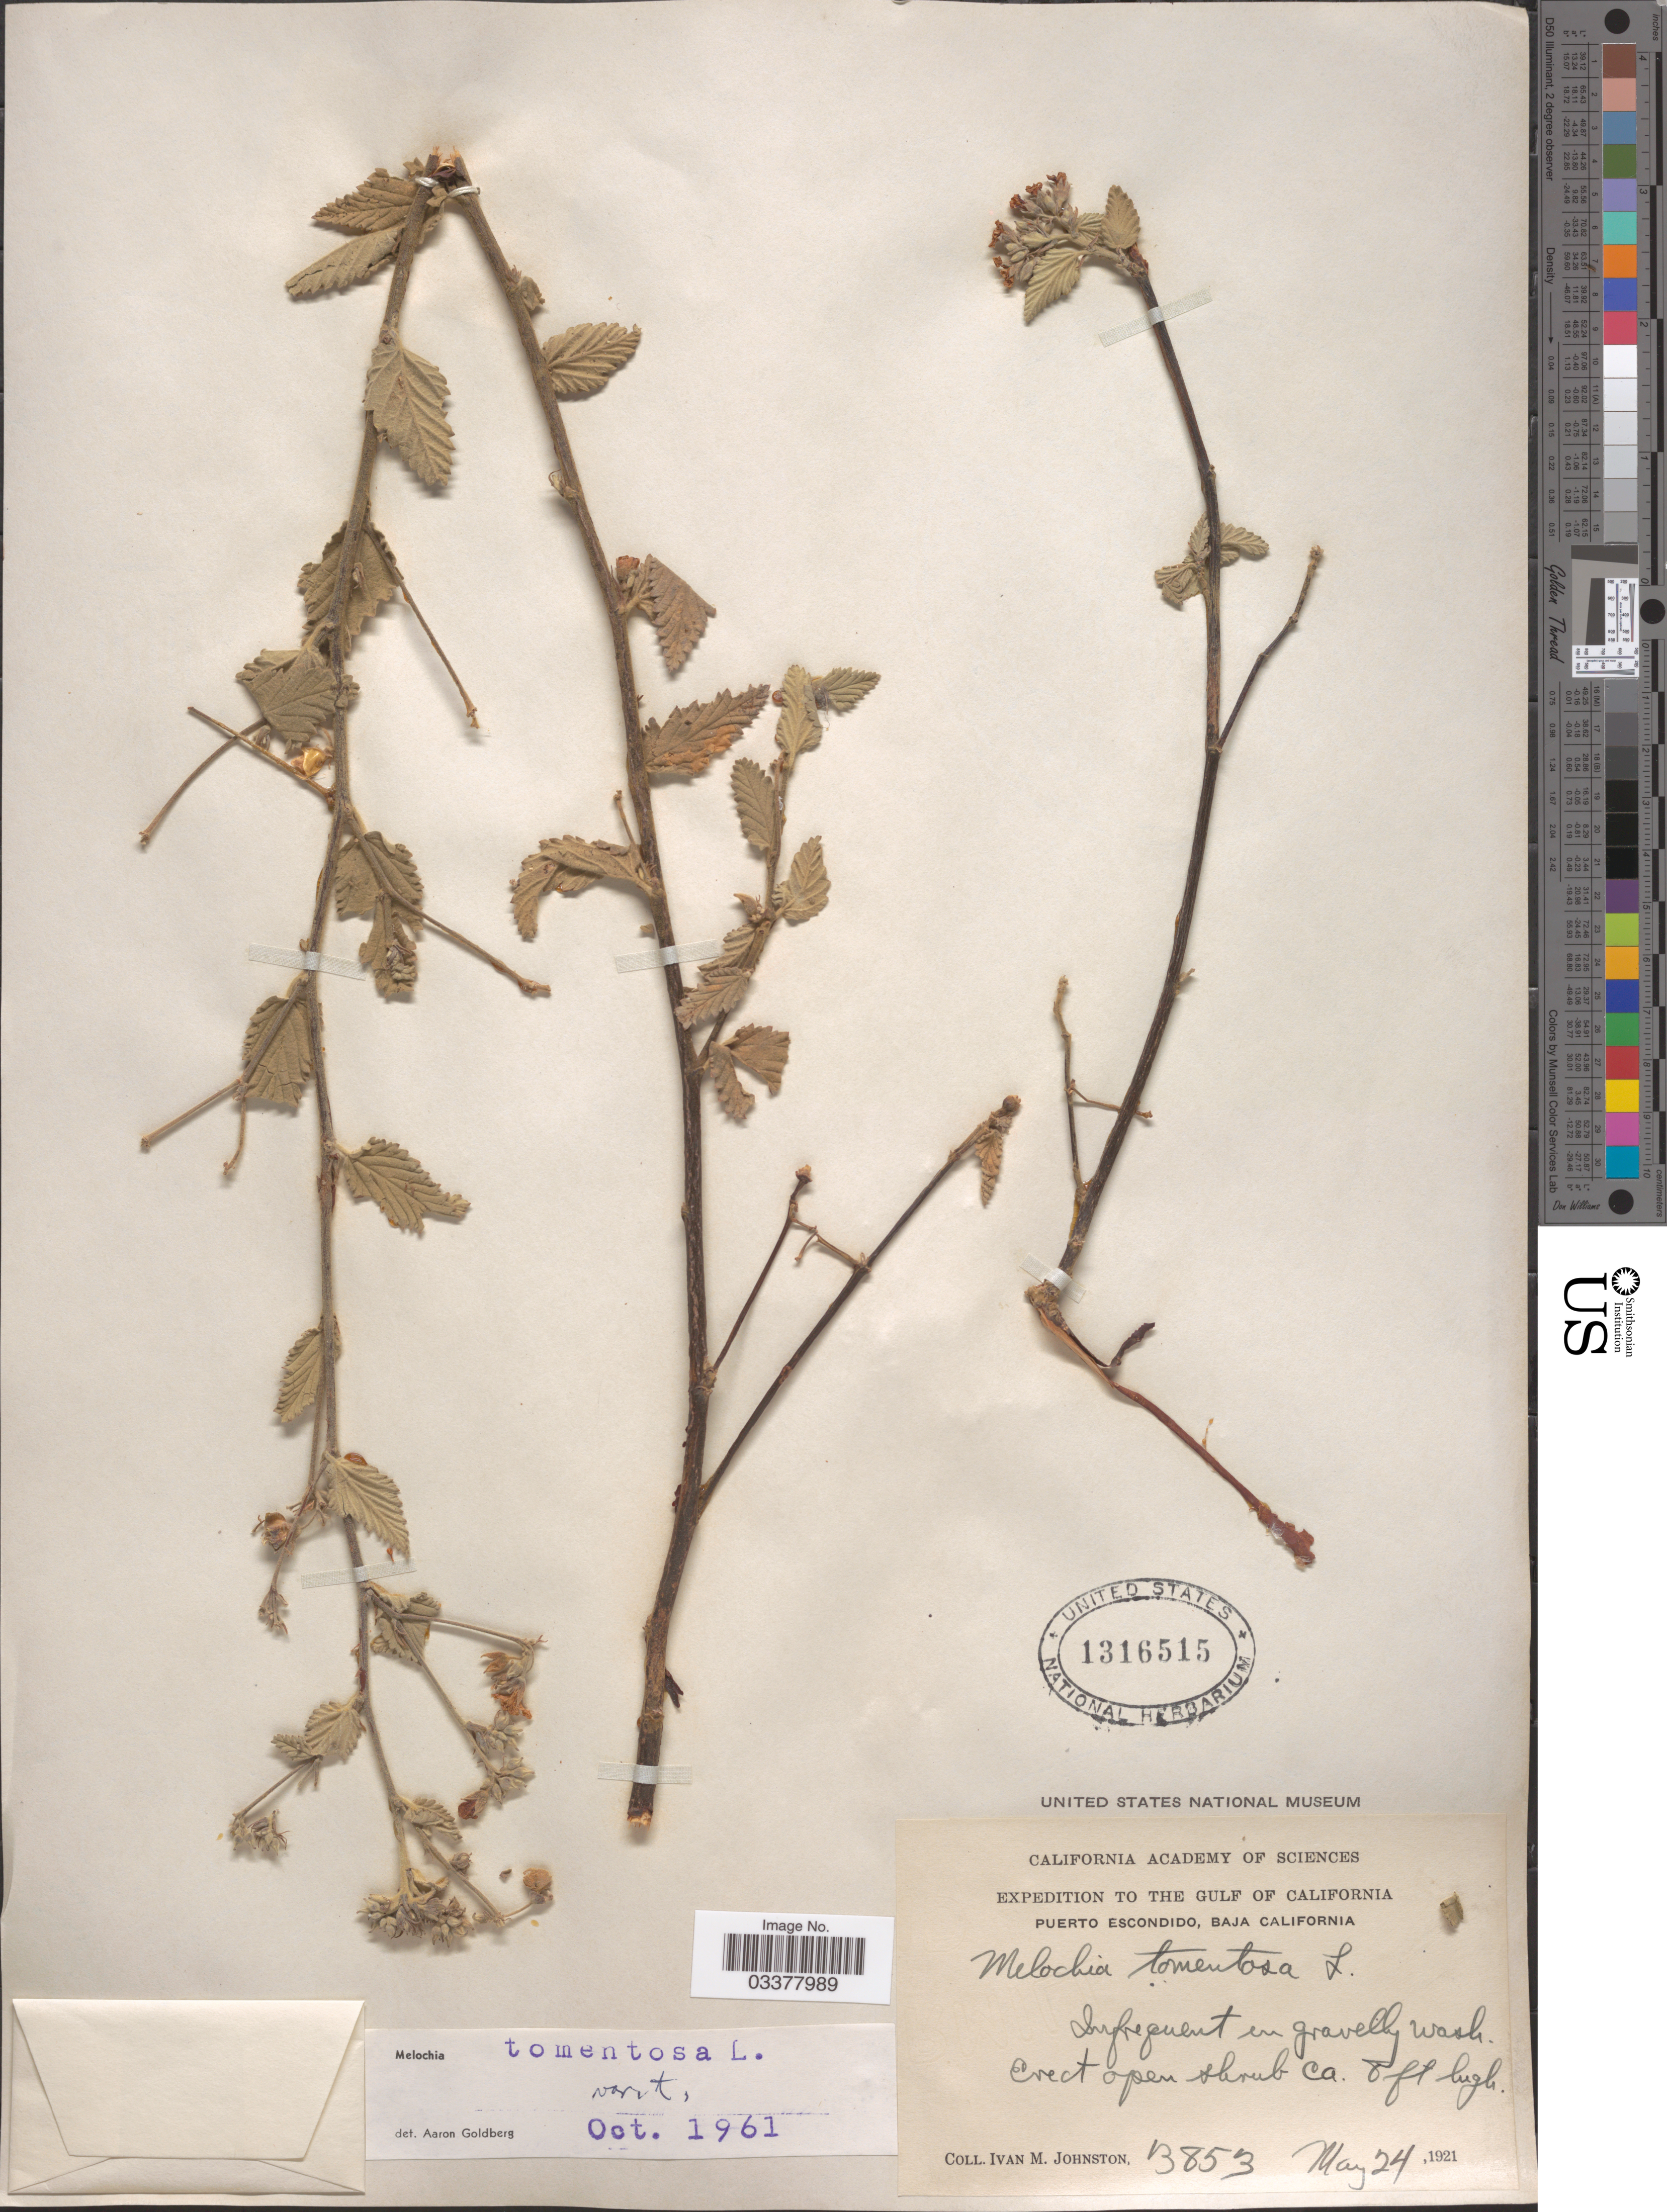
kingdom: Plantae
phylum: Tracheophyta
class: Magnoliopsida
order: Malvales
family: Malvaceae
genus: Melochia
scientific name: Melochia tomentosa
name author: L.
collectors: I.M. Johnston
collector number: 3853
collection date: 1921-05-24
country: Mexico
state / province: Baja California Sur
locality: The Gulf of California. Puerto Escondido.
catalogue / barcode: US 1316515